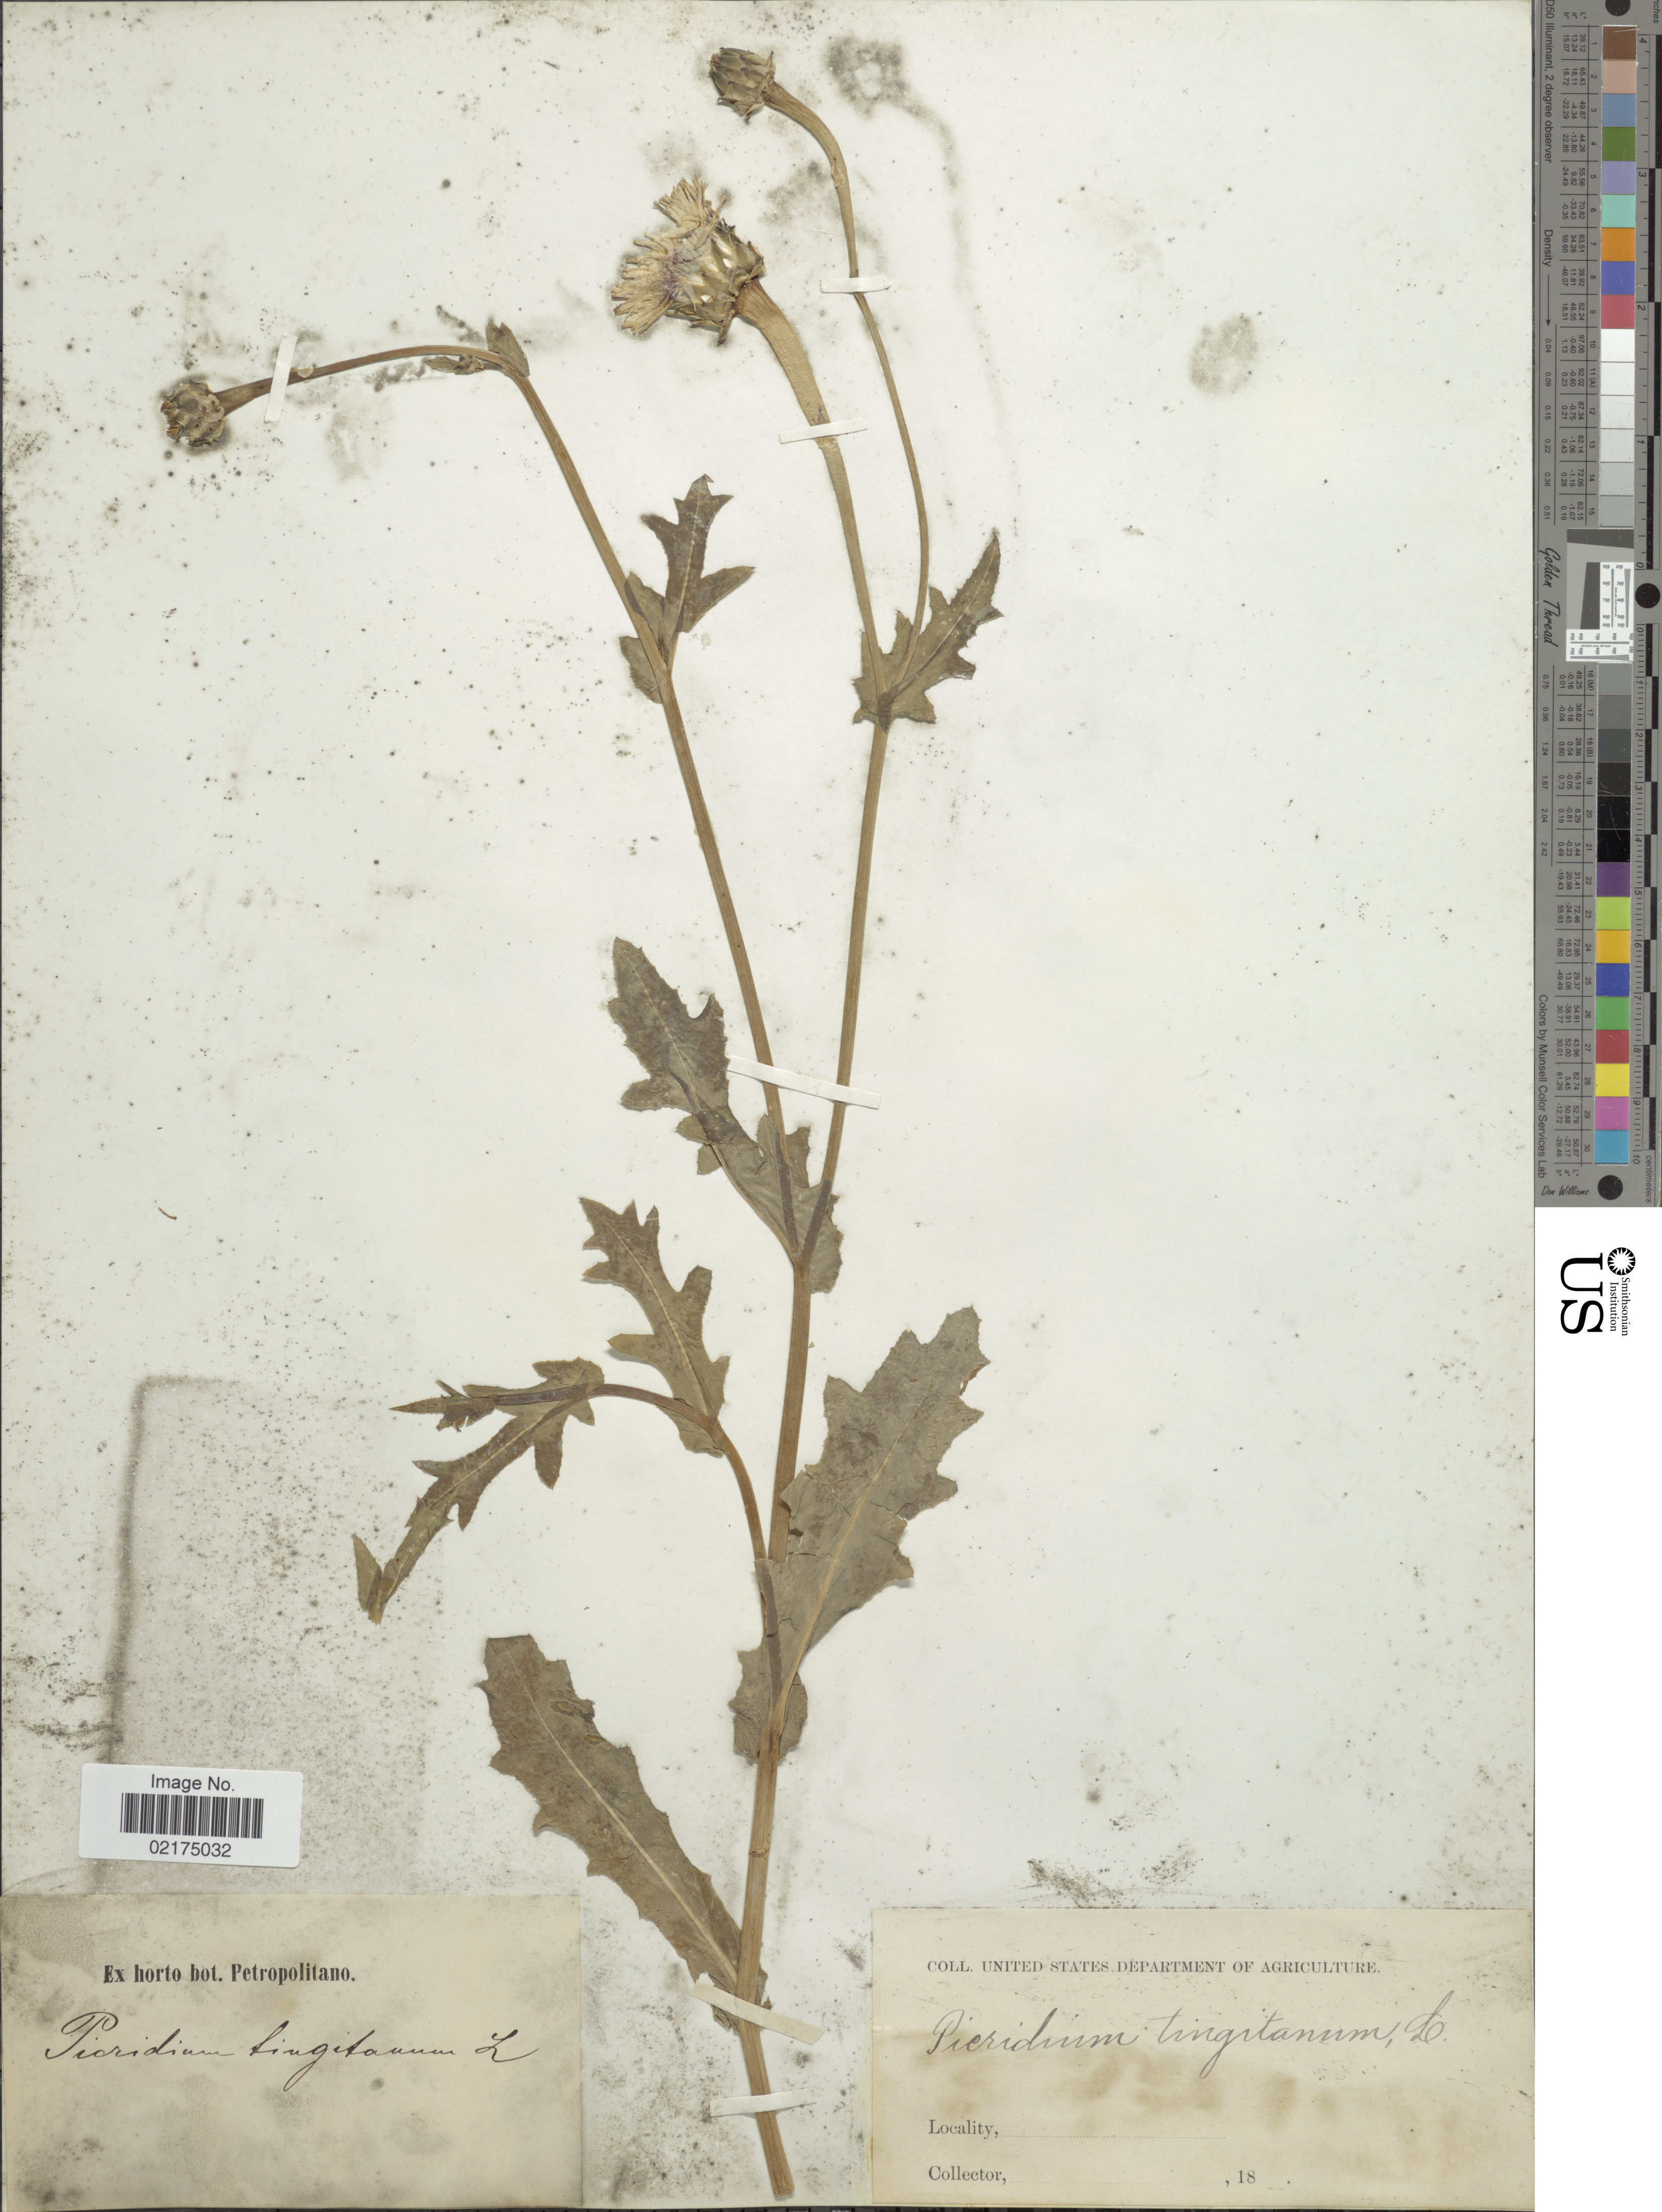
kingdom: Plantae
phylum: Tracheophyta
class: Magnoliopsida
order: Asterales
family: Asteraceae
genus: Reichardia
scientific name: Reichardia tingitana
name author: (L.) Roth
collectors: ex Herb. Horti Bot. Petropolitani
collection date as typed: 18